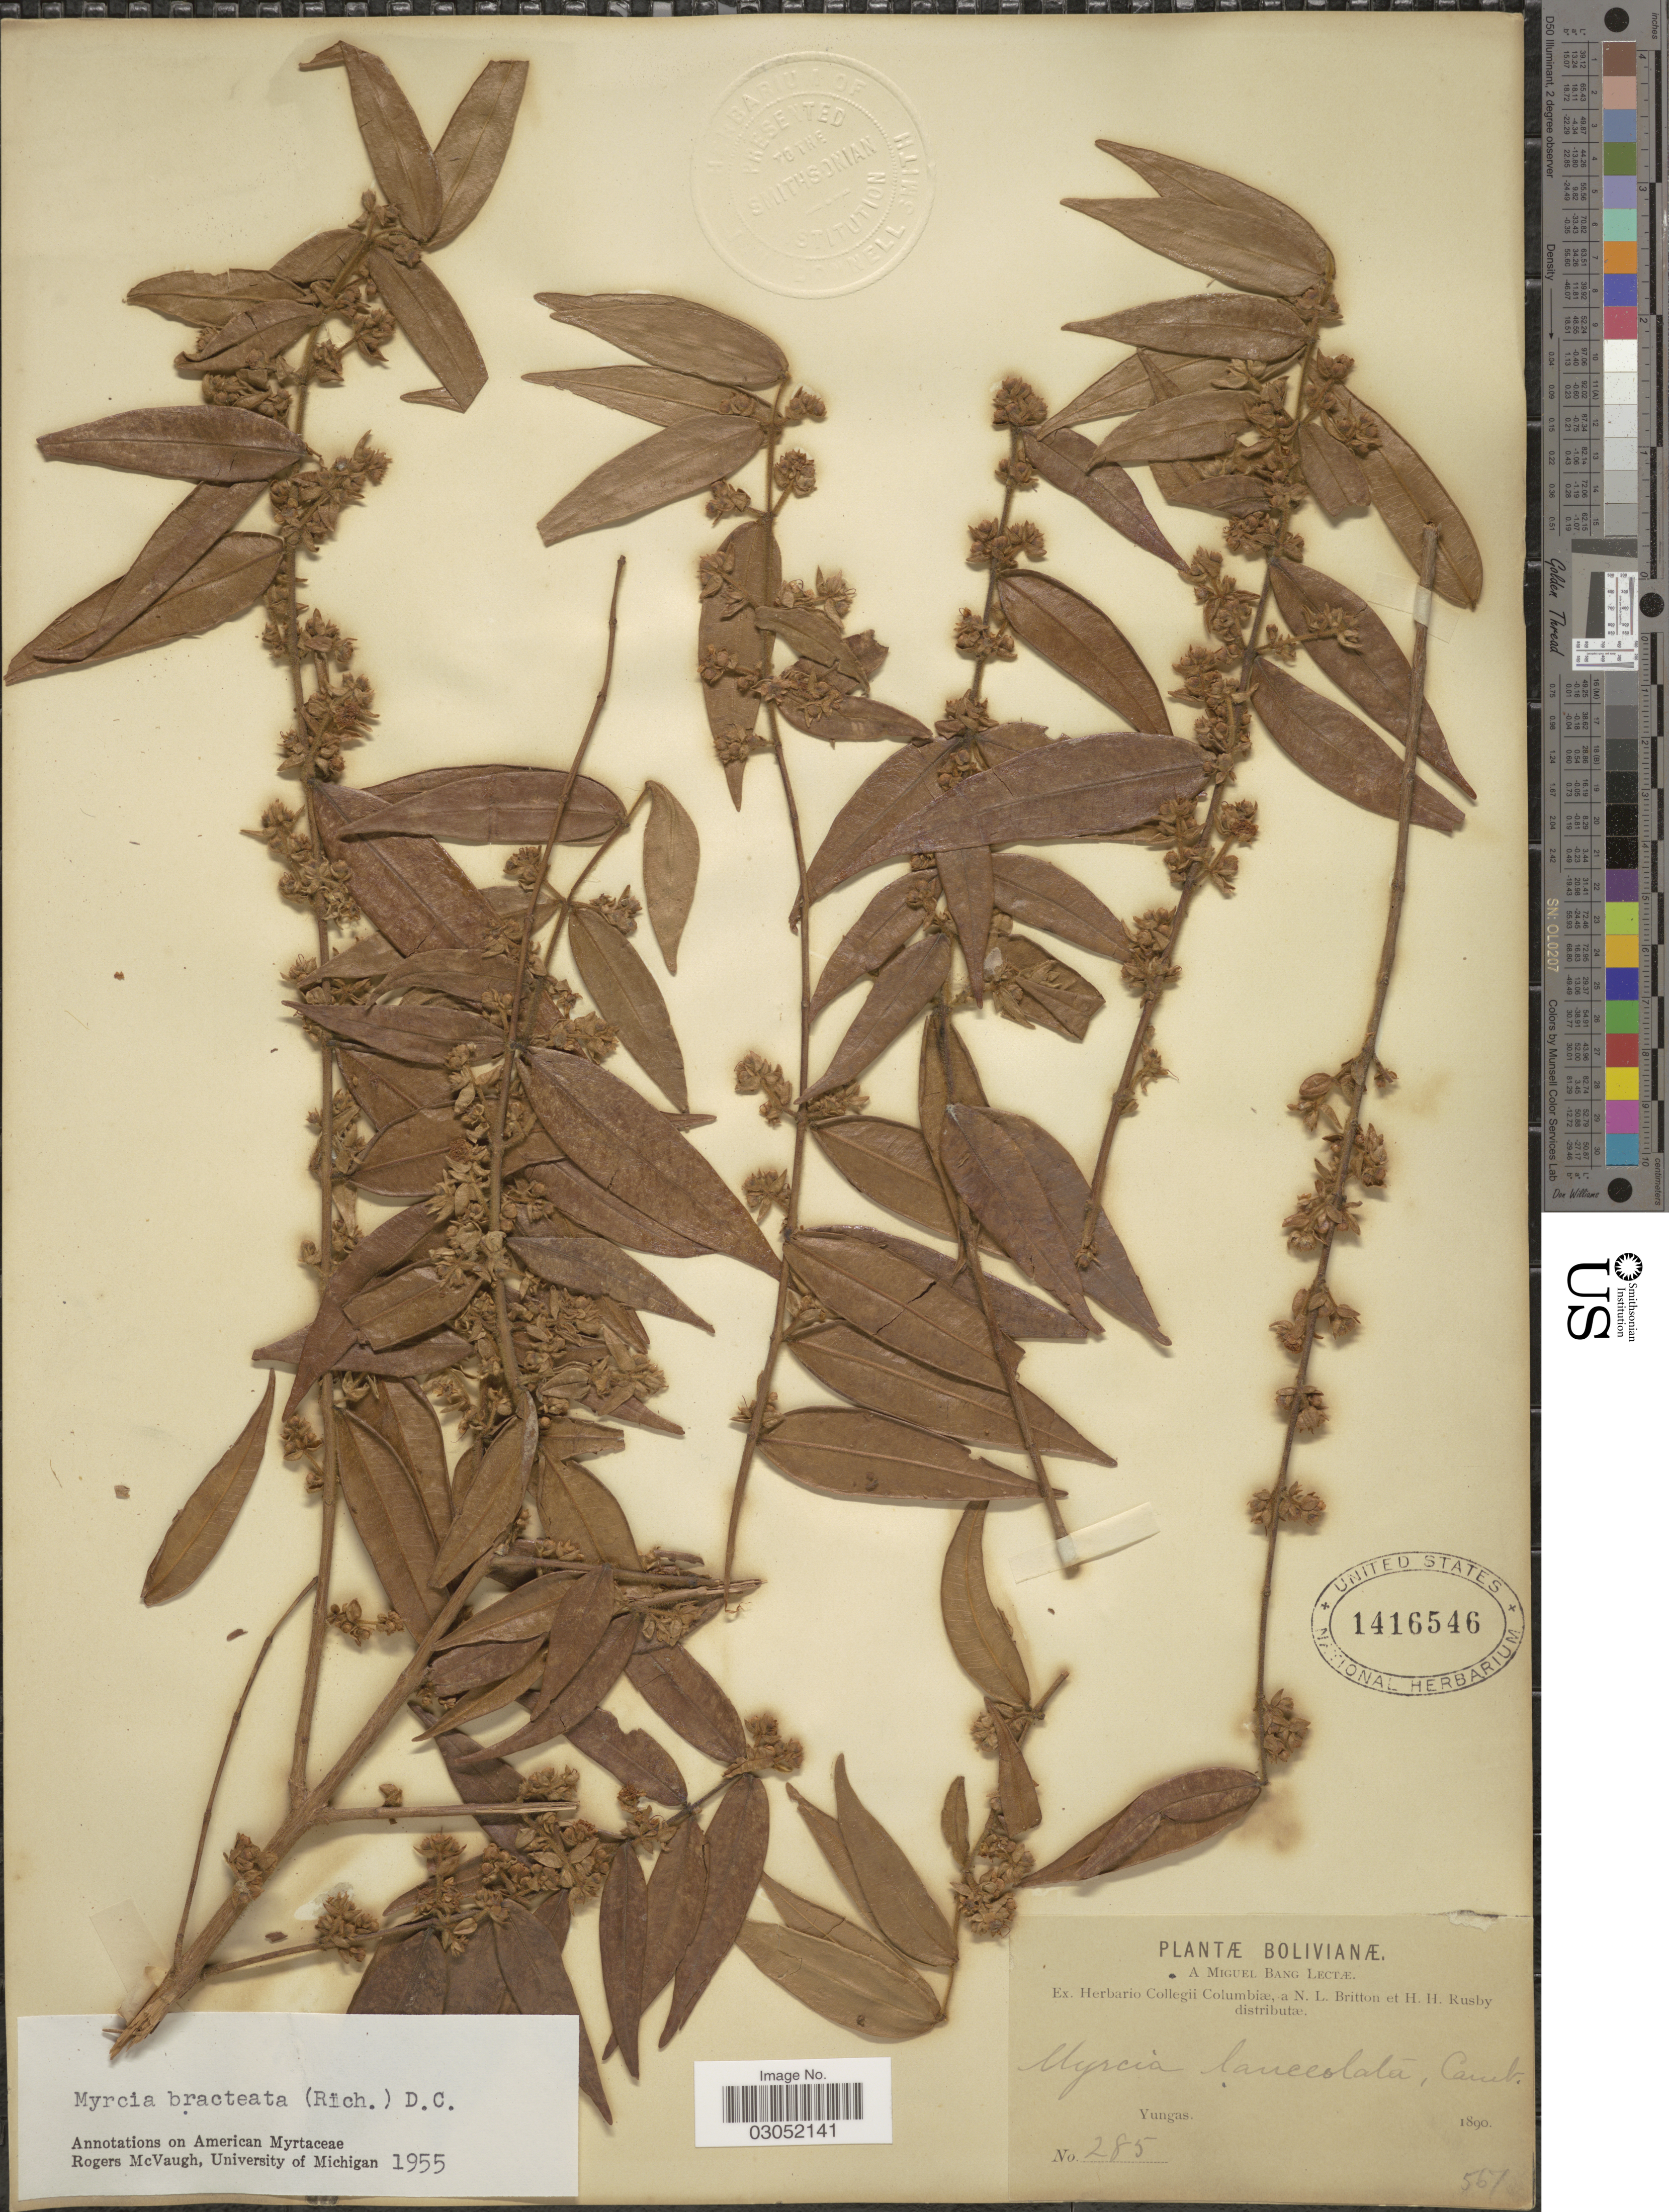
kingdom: Plantae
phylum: Tracheophyta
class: Magnoliopsida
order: Myrtales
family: Myrtaceae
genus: Myrcia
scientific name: Myrcia bracteata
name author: (Rich.) DC.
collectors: M. Bang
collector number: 285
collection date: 1890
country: Bolivia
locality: Yungas.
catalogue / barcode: US 1416546